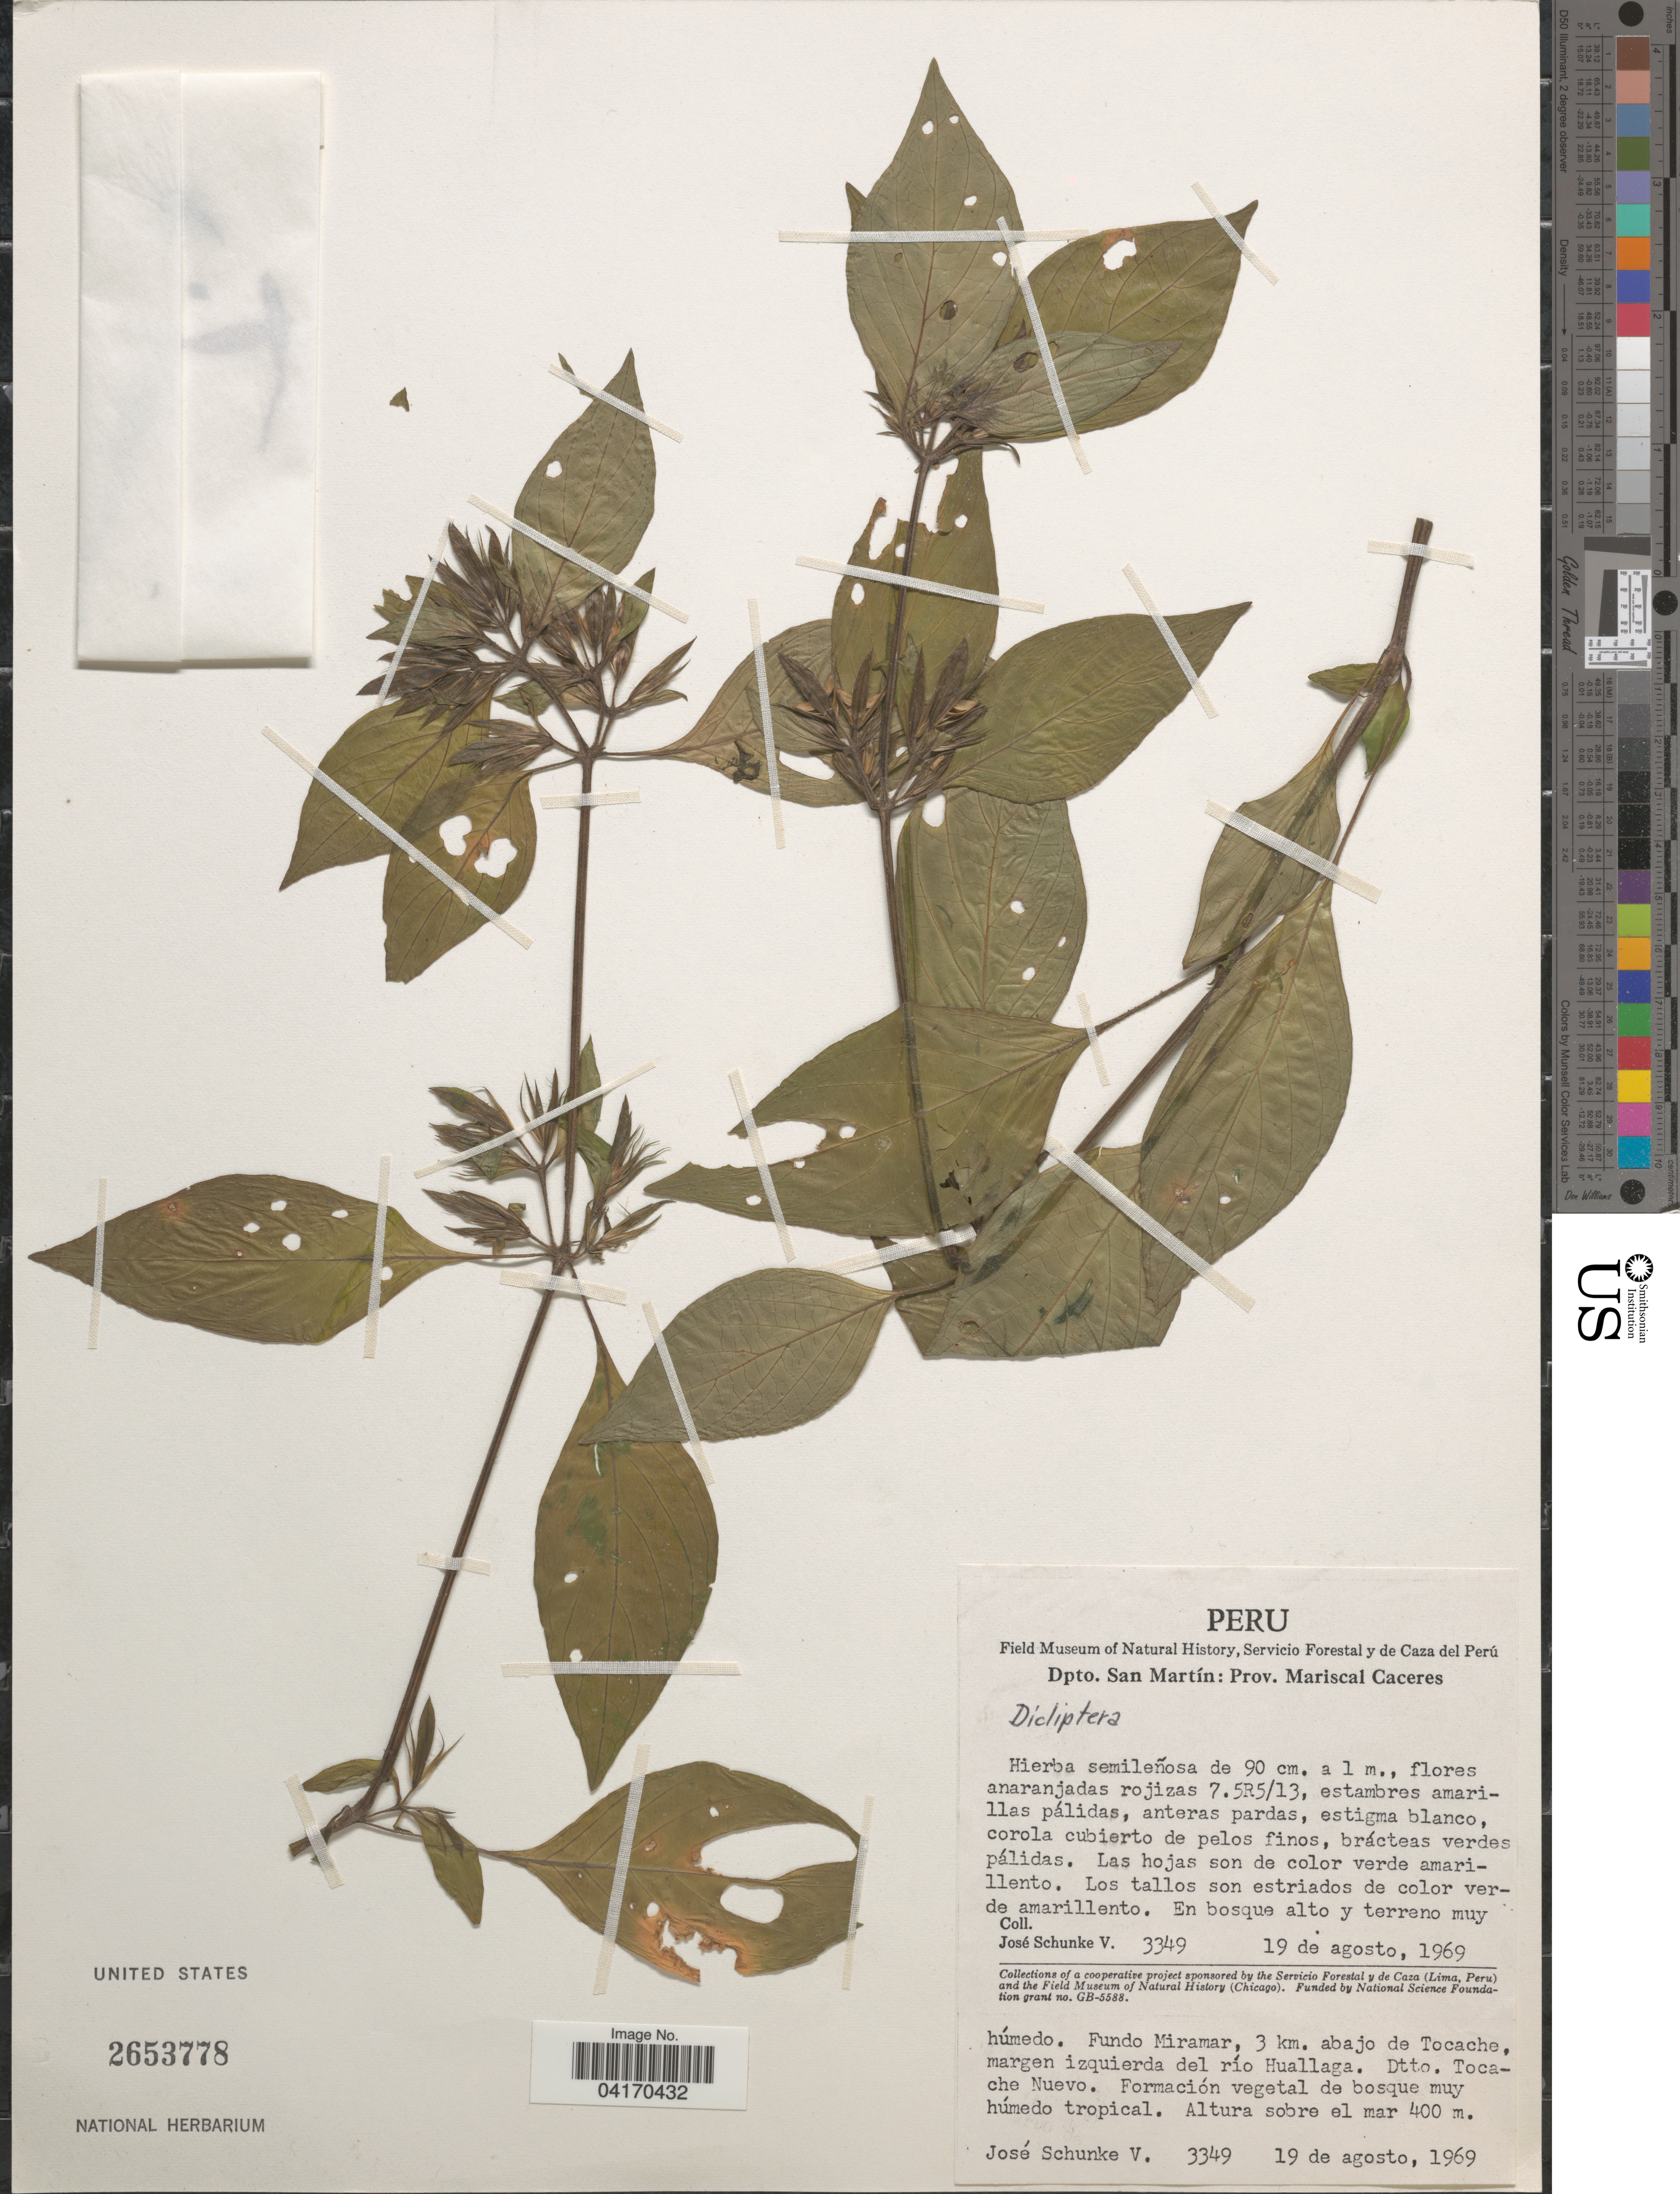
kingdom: Plantae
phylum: Tracheophyta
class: Magnoliopsida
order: Lamiales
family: Acanthaceae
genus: Dicliptera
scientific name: Dicliptera sp.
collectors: J. Schunke Vigo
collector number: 3349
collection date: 1969-08-19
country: Peru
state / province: San Martin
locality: Dpto. San Martín: Prov. Mariscal Caceres. Dtto. Tocache Nuevo.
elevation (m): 400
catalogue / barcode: US 2653778